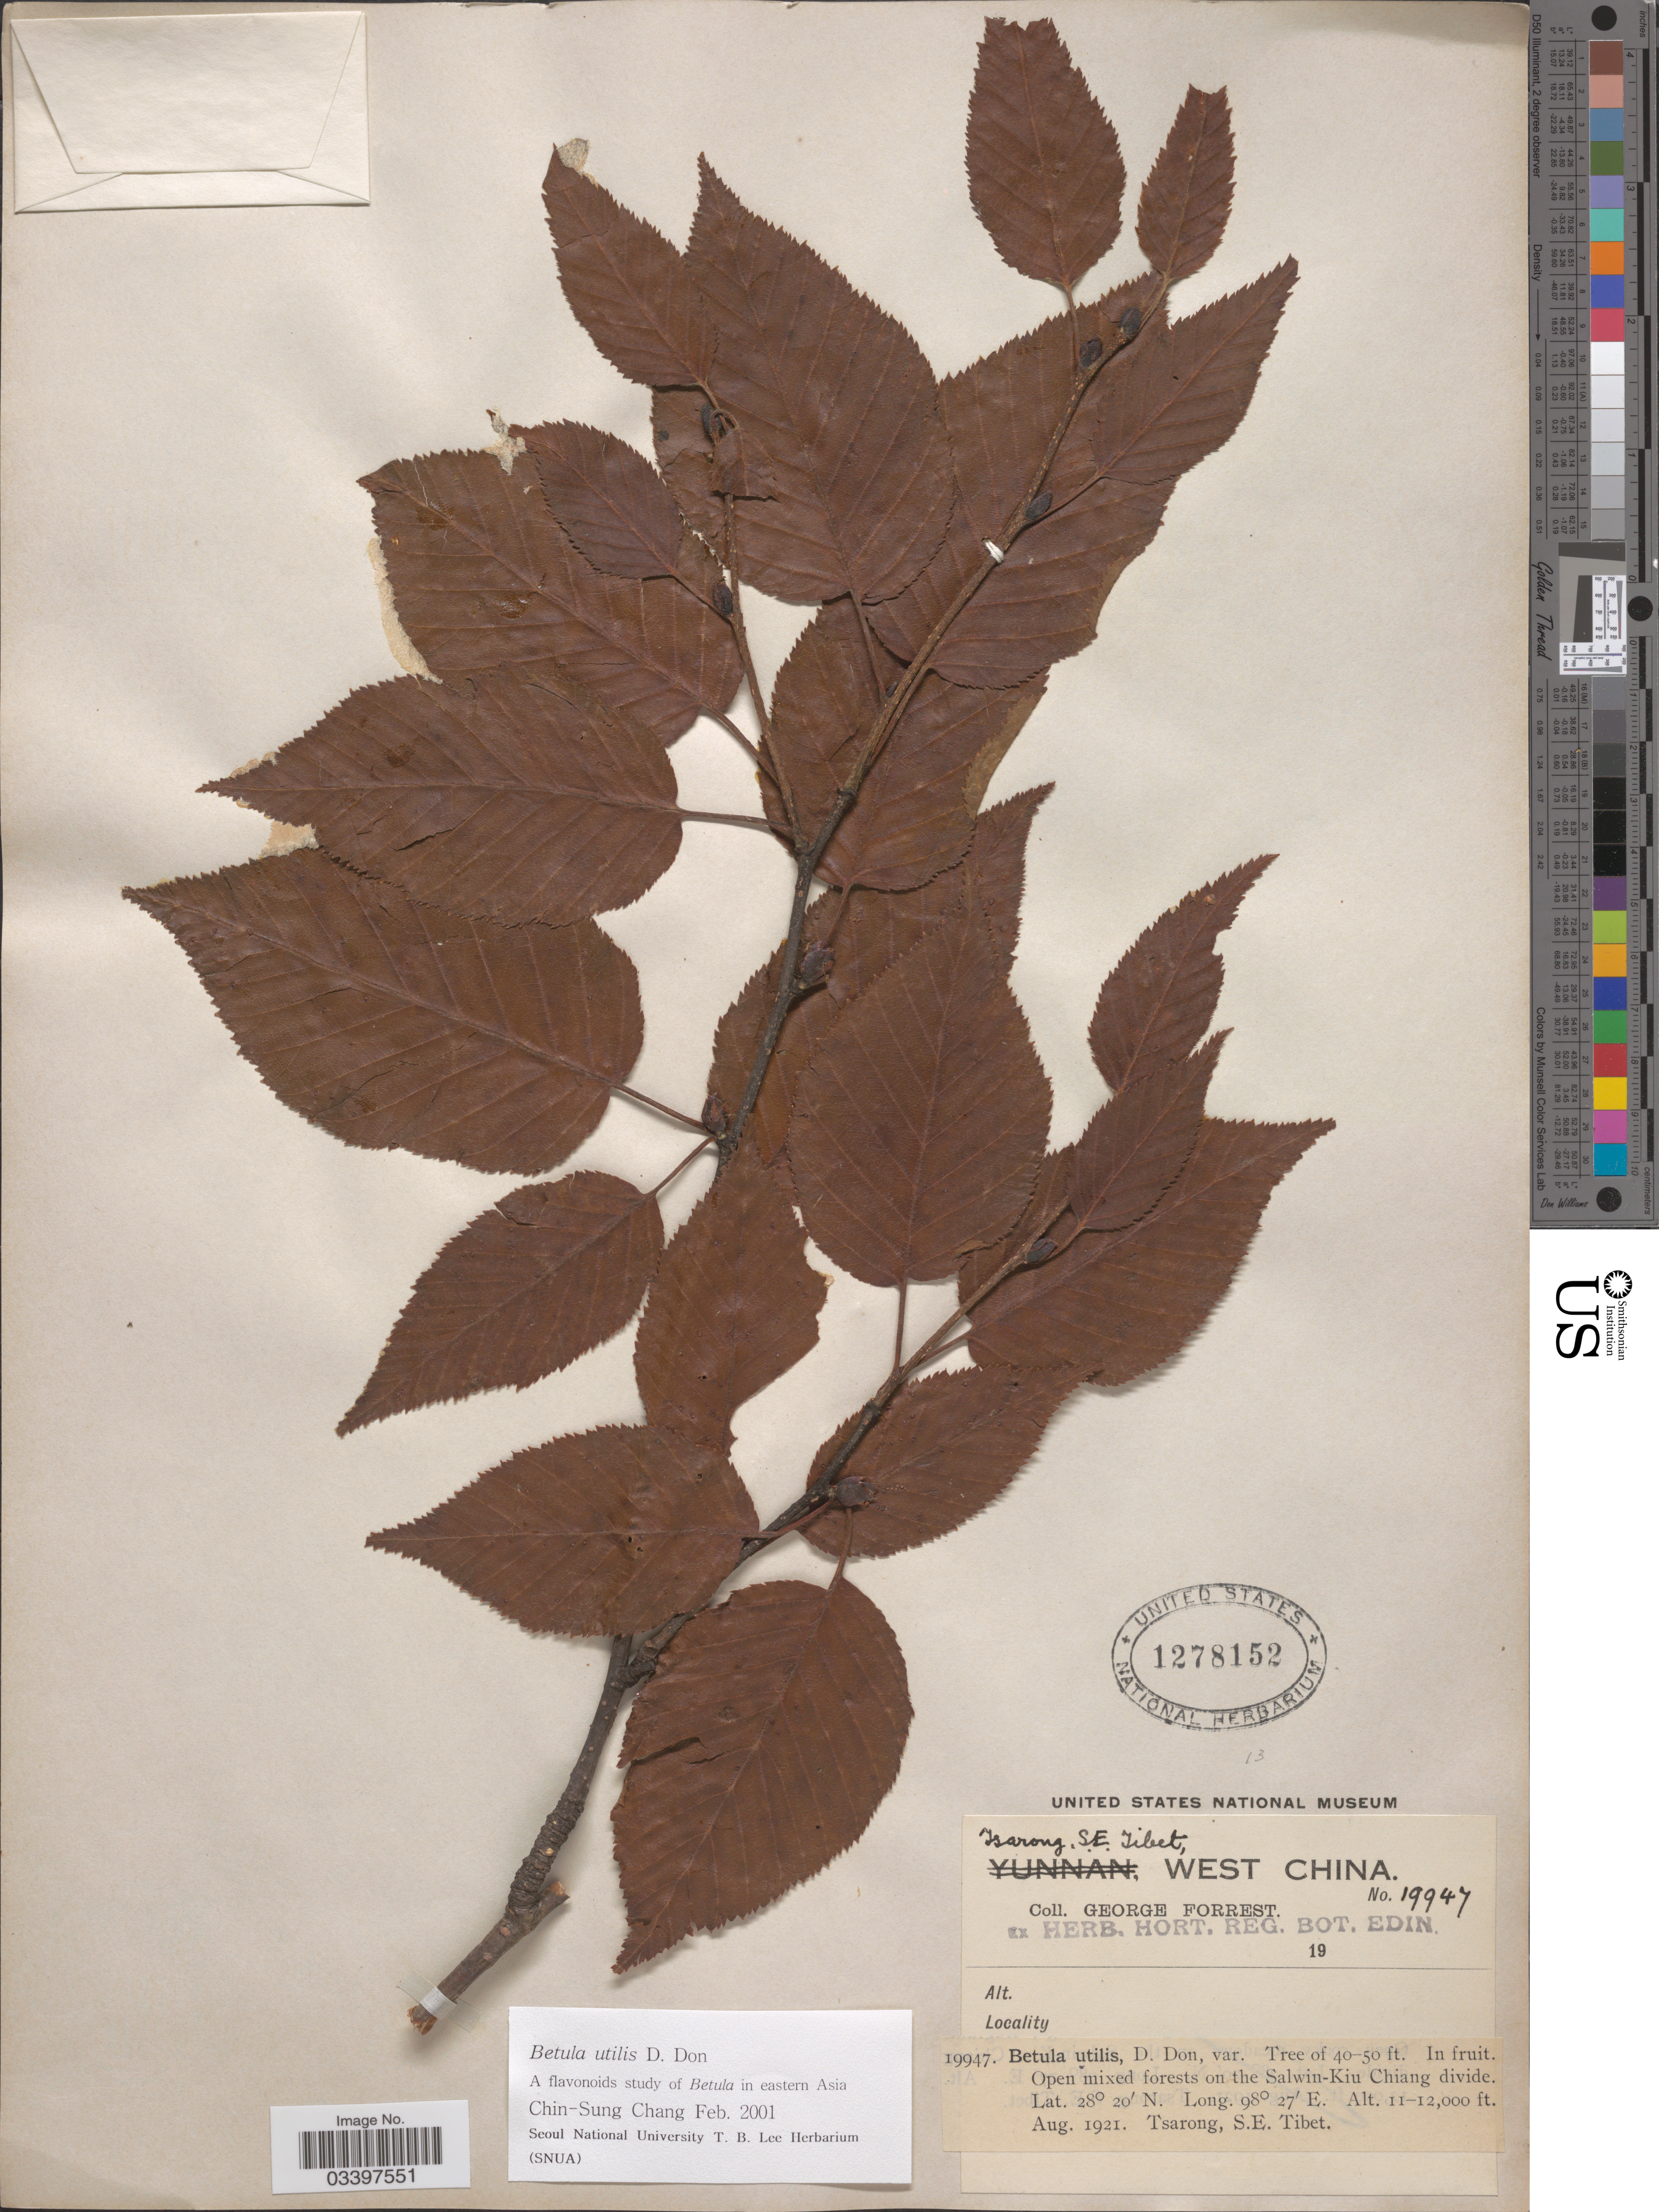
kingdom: Plantae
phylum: Tracheophyta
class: Magnoliopsida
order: Fagales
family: Betulaceae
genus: Betula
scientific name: Betula utilis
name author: D. Don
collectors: G. Forrest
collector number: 19947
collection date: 1921-08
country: China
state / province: Xizang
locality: Tsarong, S.E. Tibet, West China. Open mixed forests on the Salwin-Kiu Chiang divide.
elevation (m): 3353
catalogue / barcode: US 1278152